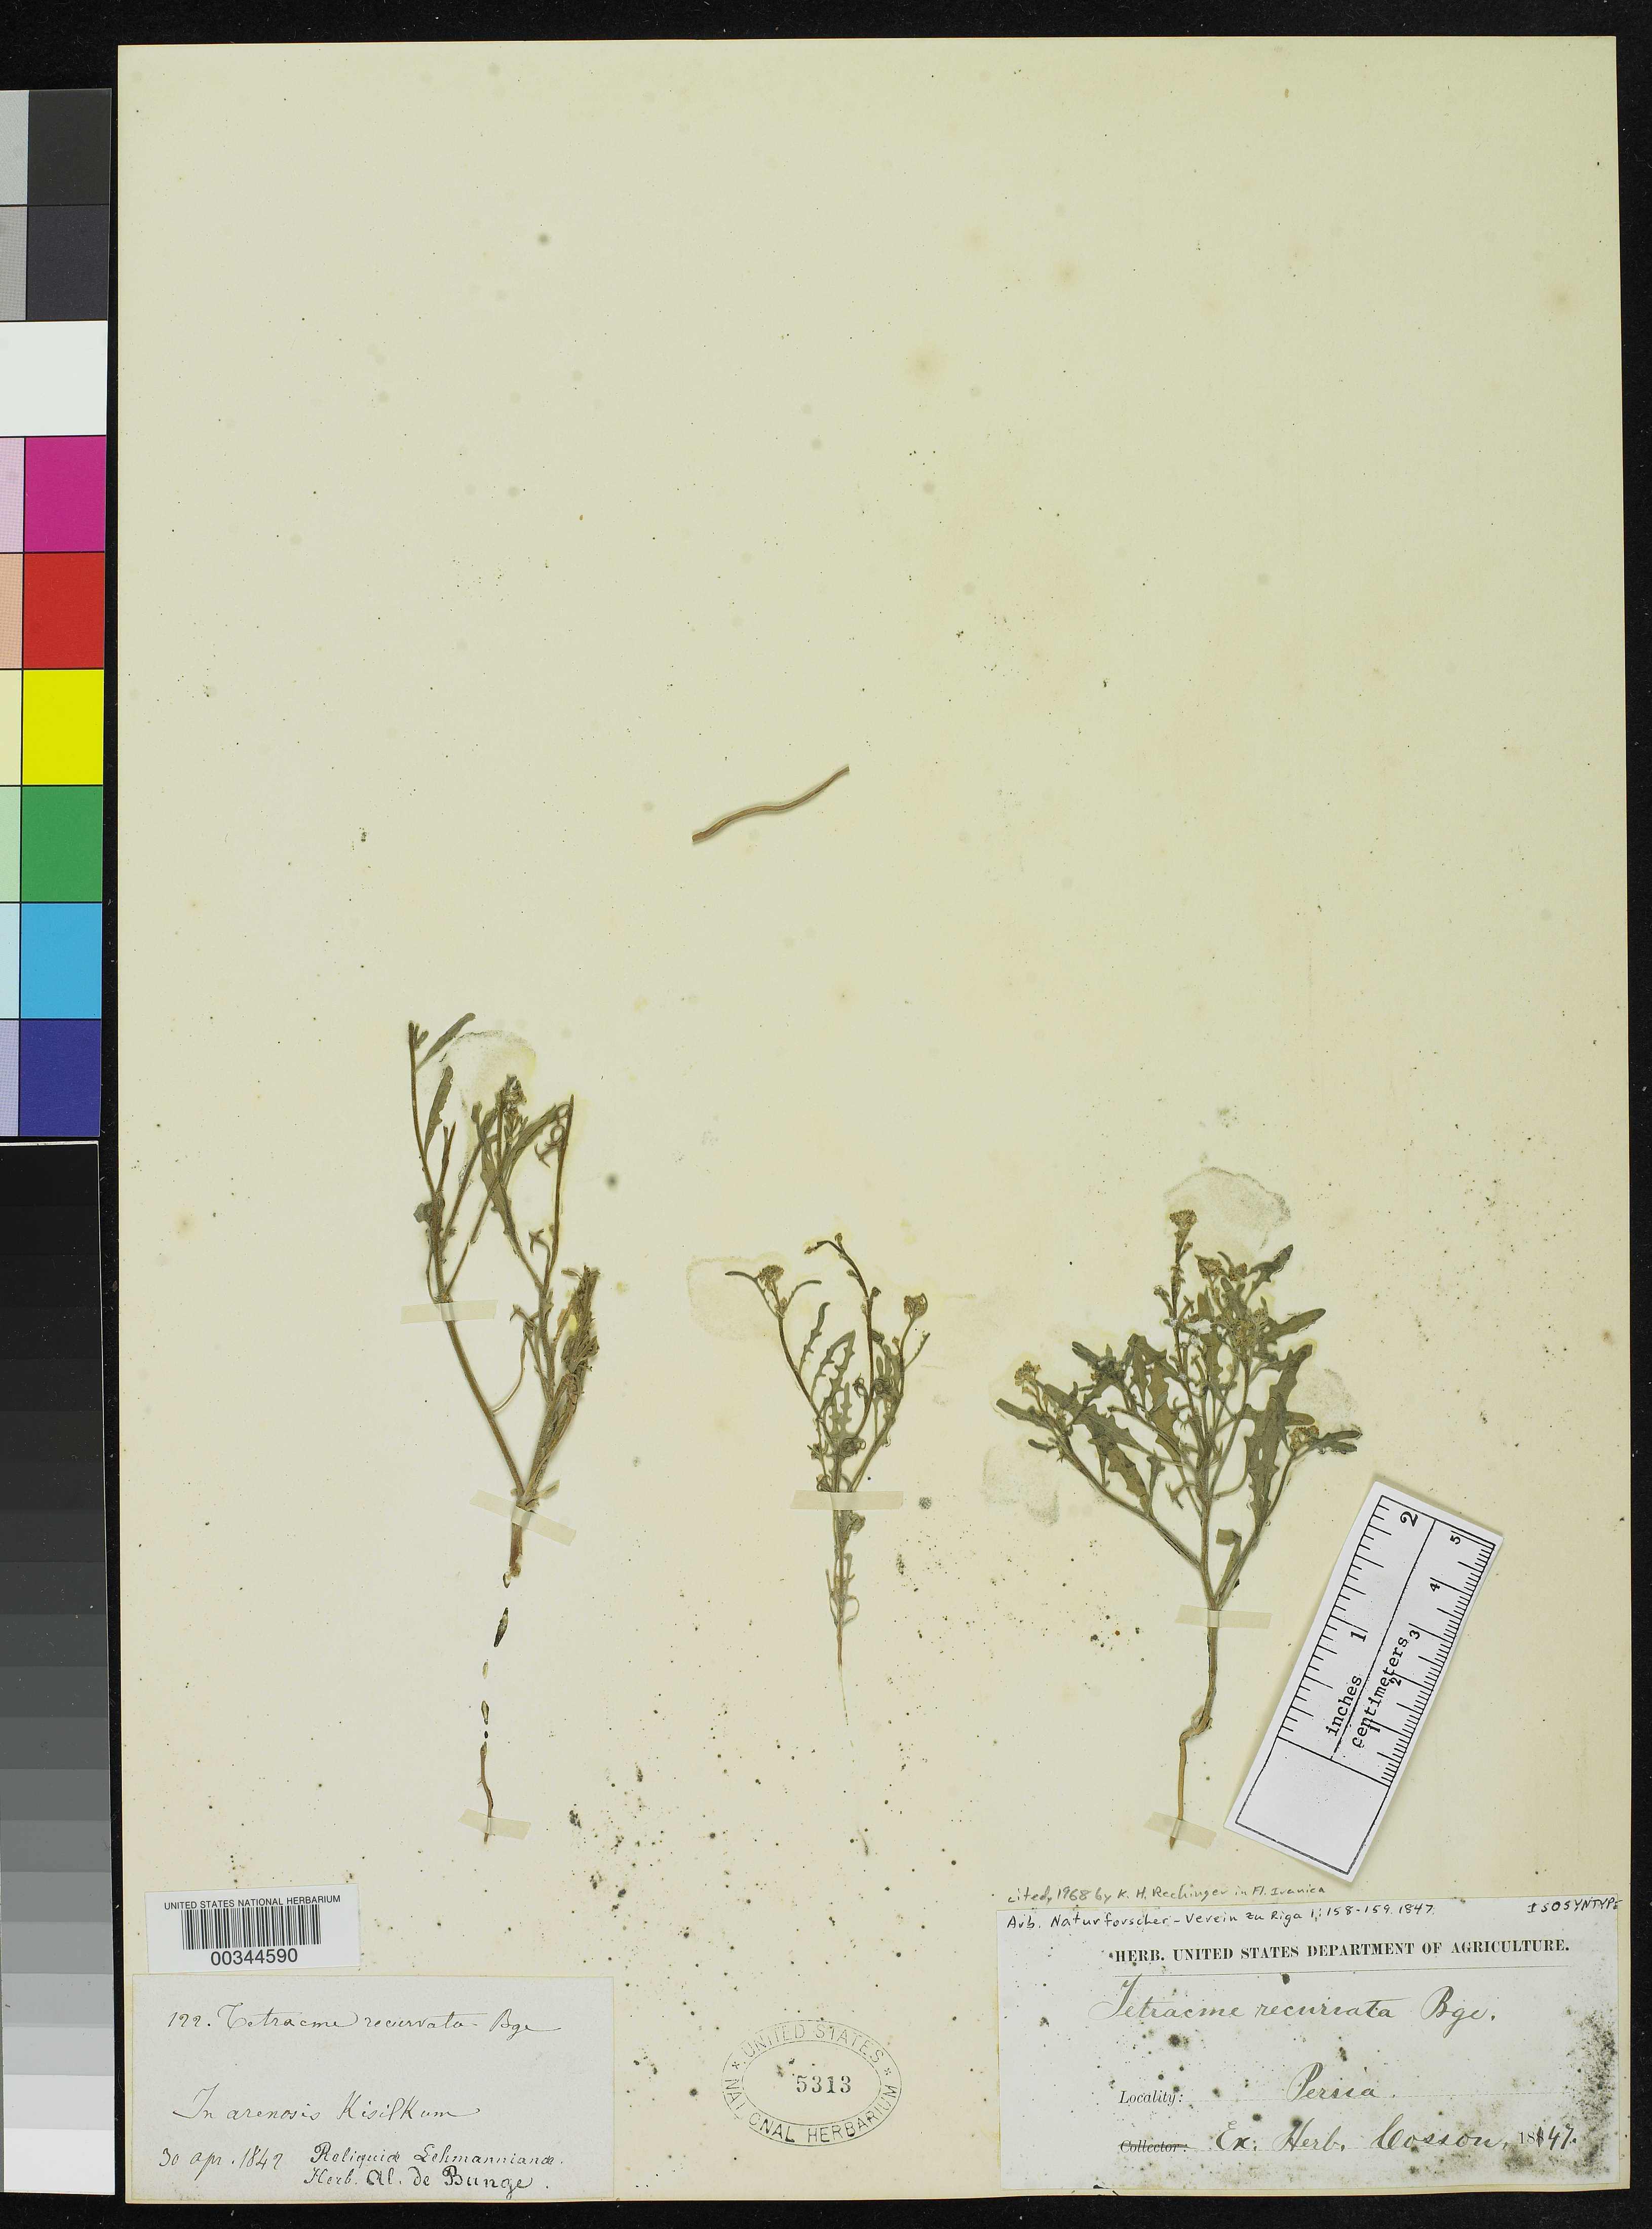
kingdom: Plantae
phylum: Tracheophyta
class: Magnoliopsida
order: Brassicales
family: Brassicaceae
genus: Tetracme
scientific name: Tetracme recurvata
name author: Bunge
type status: Isosyntype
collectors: A. Bunge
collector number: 177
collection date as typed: Apr 1847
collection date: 1847-04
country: Iran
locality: In arenosis Kisil-kum.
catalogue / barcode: US 5313